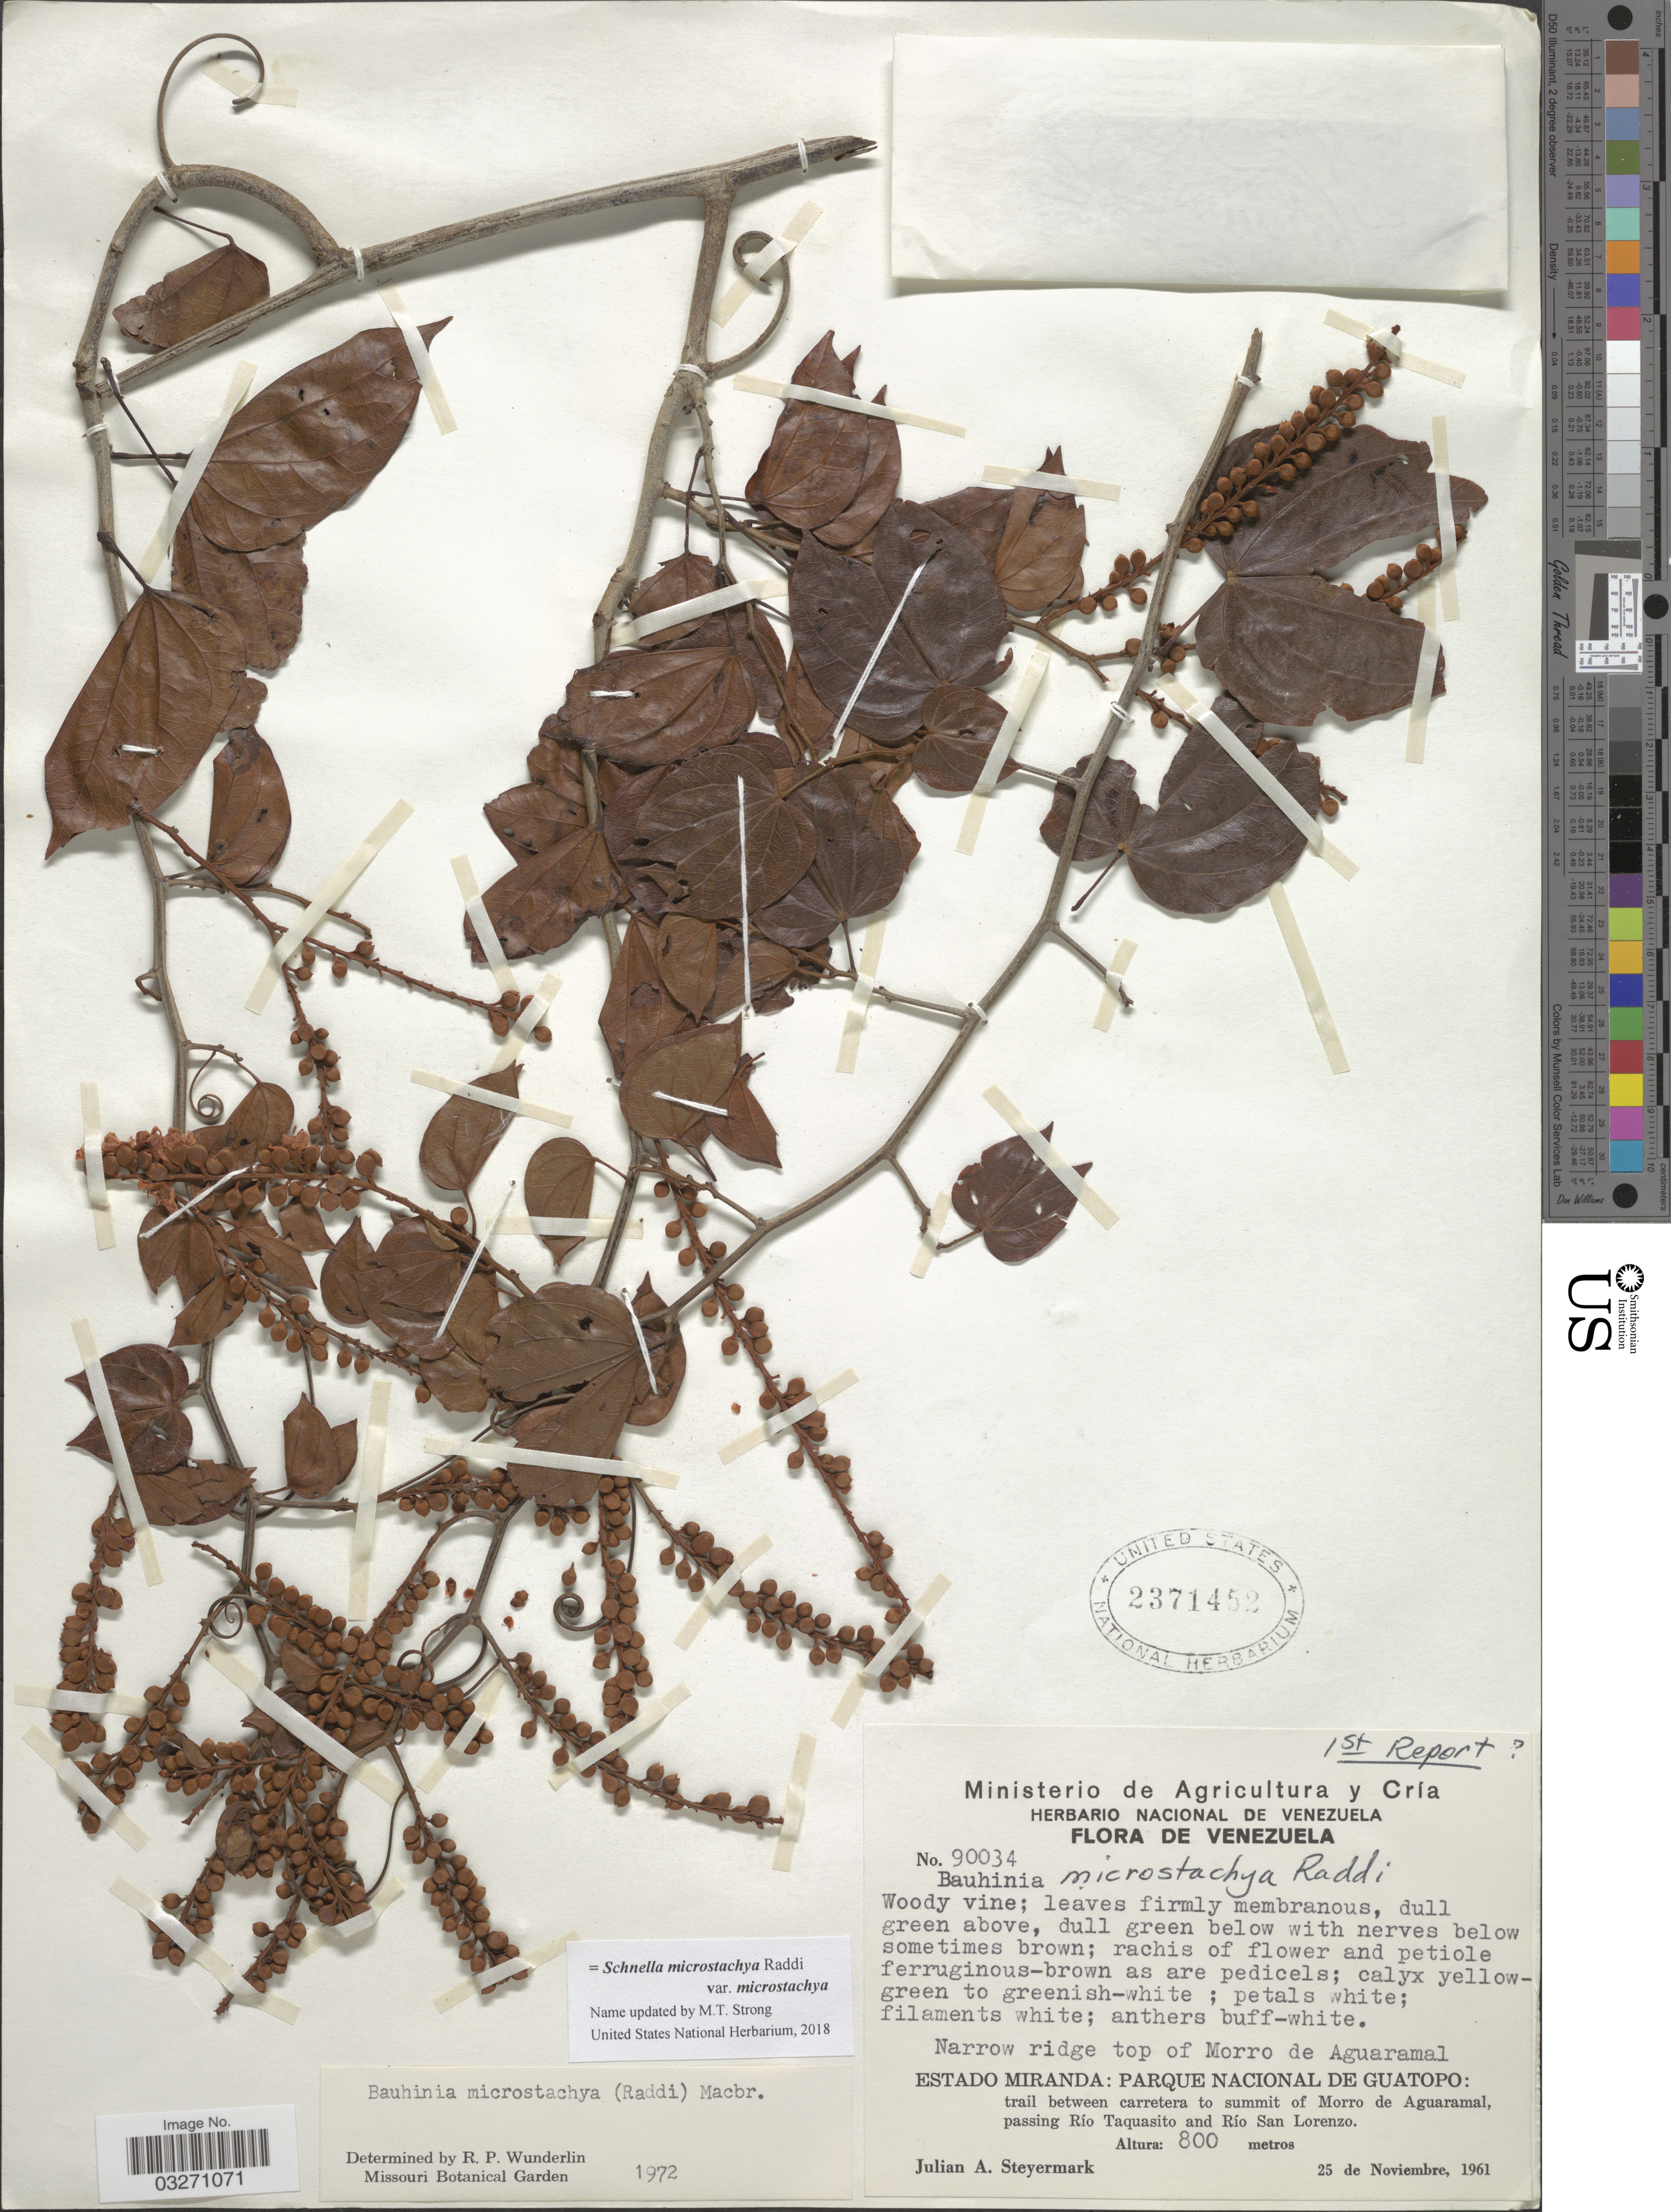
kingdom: Plantae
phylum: Tracheophyta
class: Magnoliopsida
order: Fabales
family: Fabaceae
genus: Schnella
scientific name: Schnella microstachya var. microstachya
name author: Raddi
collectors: J. Steyermark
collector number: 90034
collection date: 1961-11-25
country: Venezuela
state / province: Miranda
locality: Narrow ridge top of Morro de Aguaramal, Parque Nacional de Guatopo: trail between carretera to summit of Morro de Aguaramal, passing Río Taquasito and Río San Lorenzo.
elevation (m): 800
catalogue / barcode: US 2371452